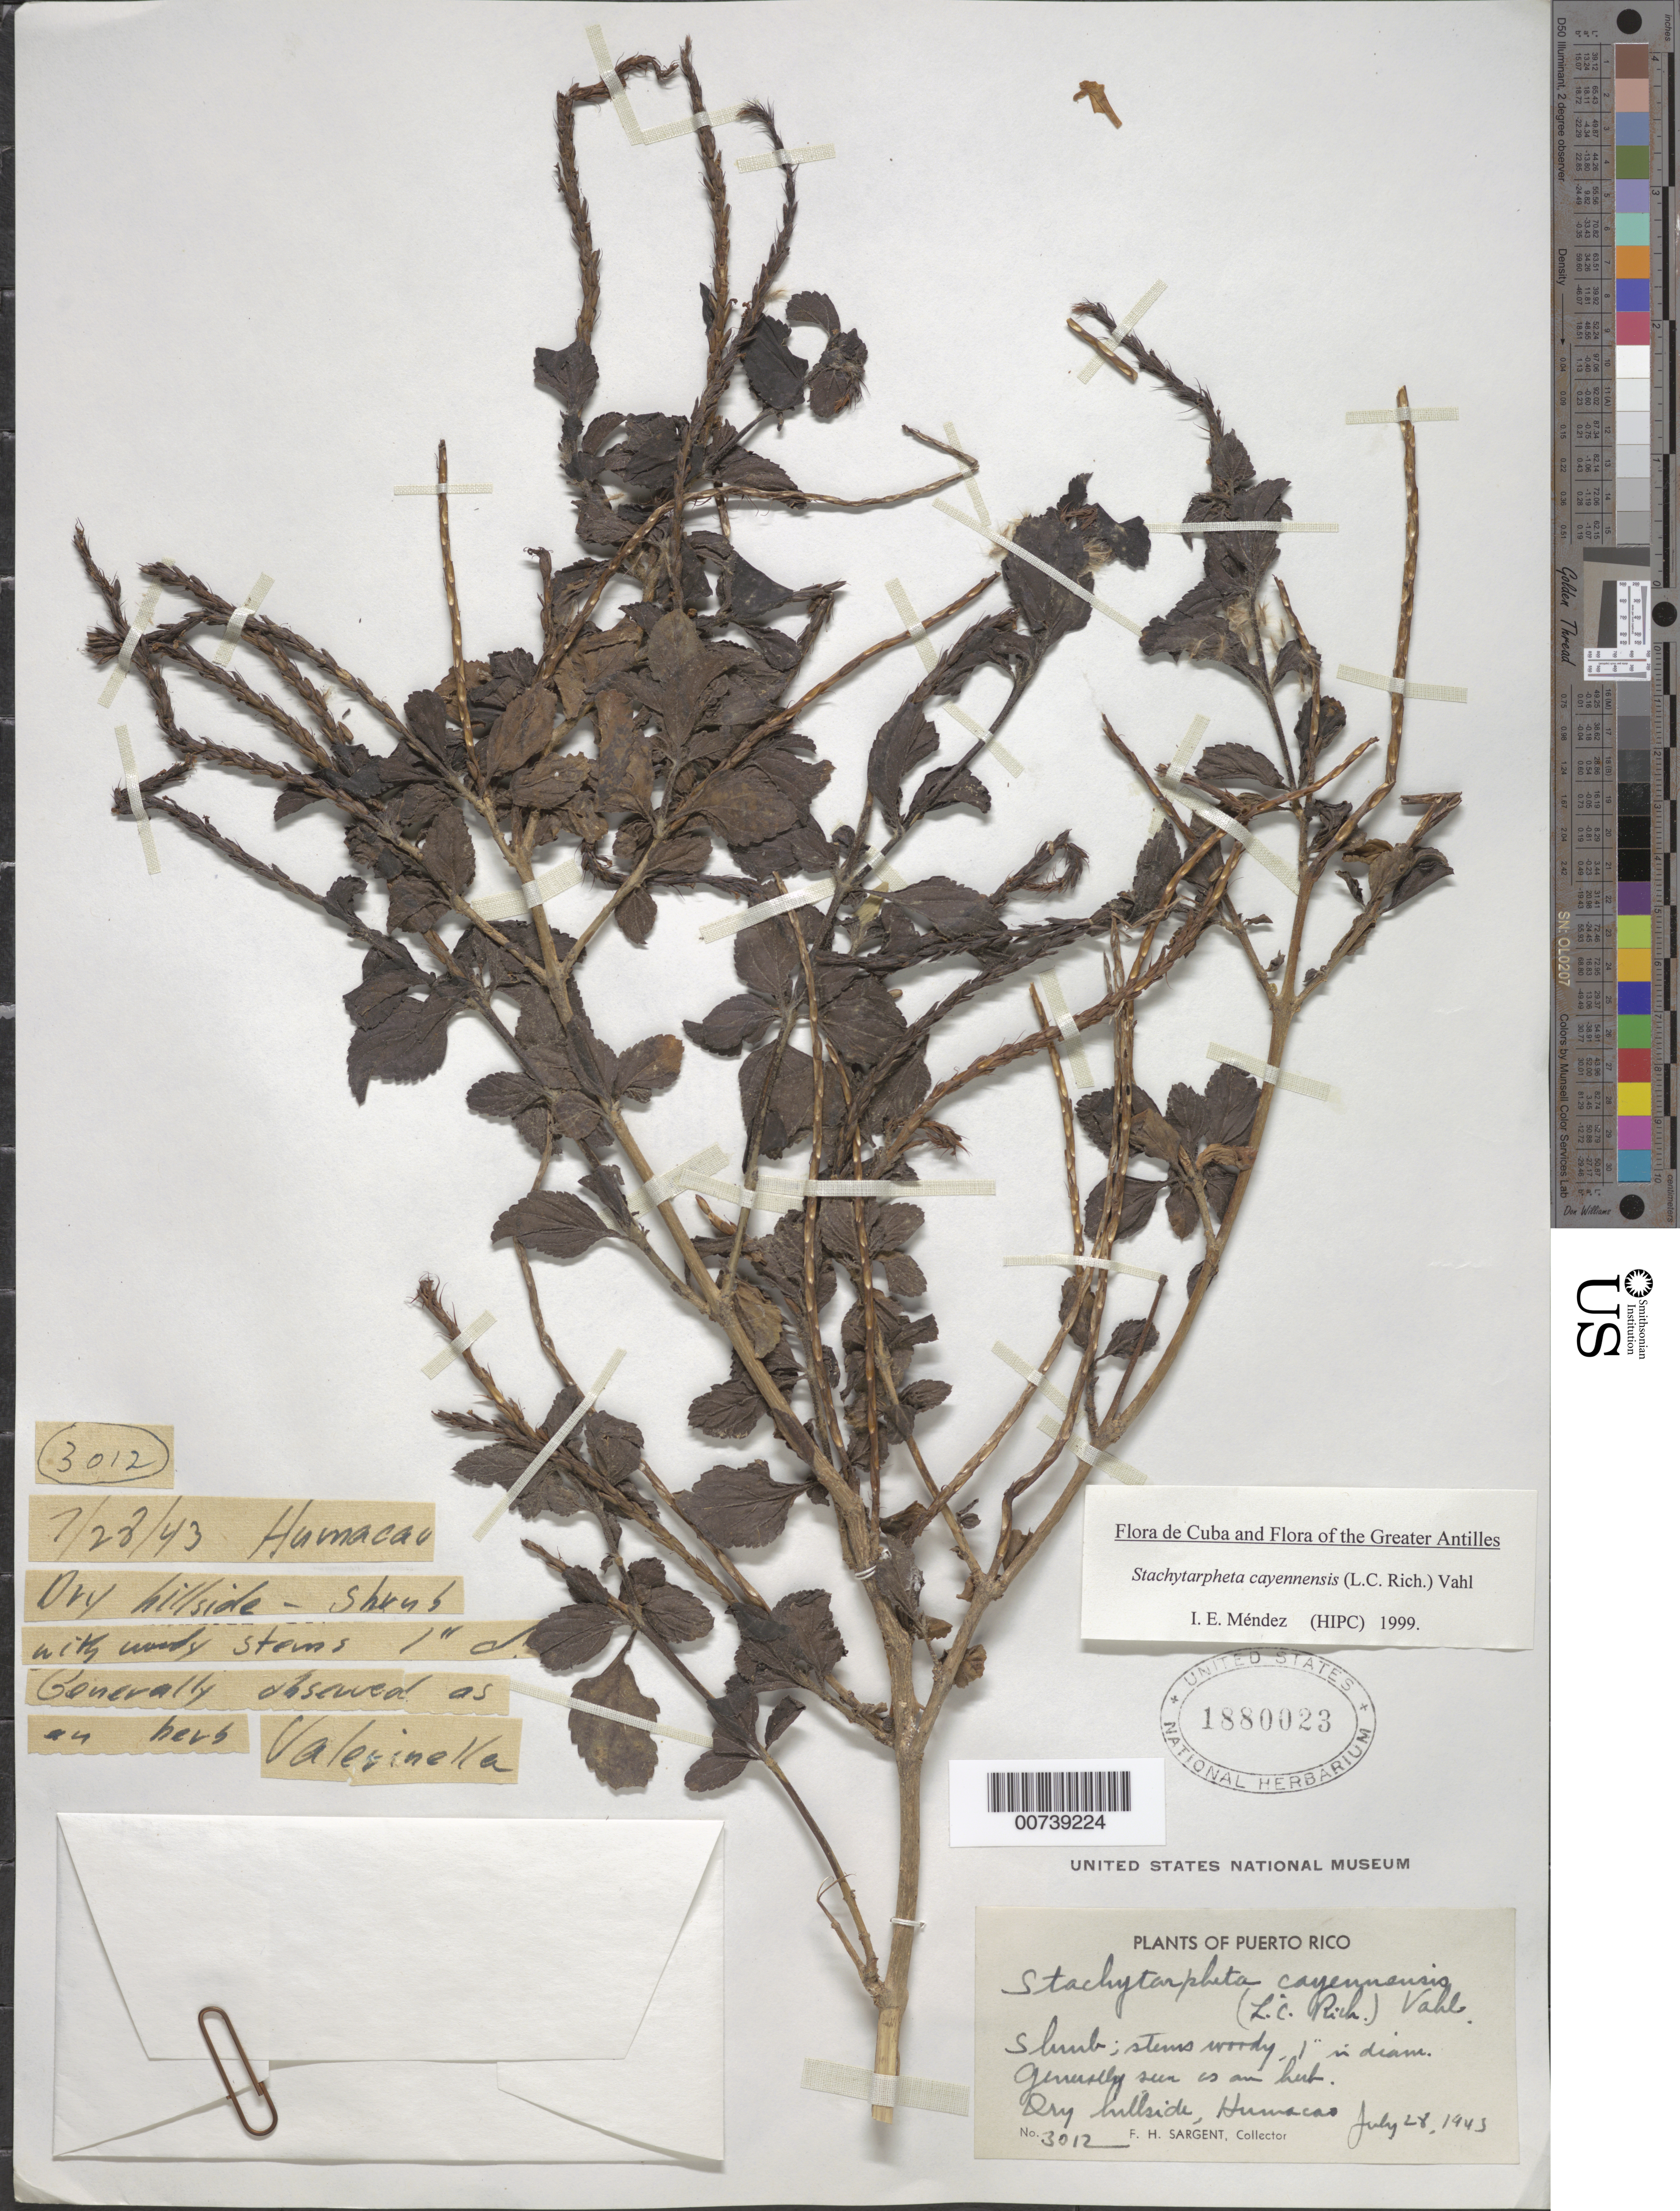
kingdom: Plantae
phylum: Tracheophyta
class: Magnoliopsida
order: Lamiales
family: Verbenaceae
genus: Stachytarpheta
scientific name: Stachytarpheta cayennensis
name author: (Rich.) Vahl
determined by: Méndez, Isidro E., (HIPC)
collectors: F. H. Sargent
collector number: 3012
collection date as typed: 28 Jul 1943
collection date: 1943-07-28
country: Puerto Rico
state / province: Humacao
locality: Humacao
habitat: Dry hillside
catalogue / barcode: US 1880023